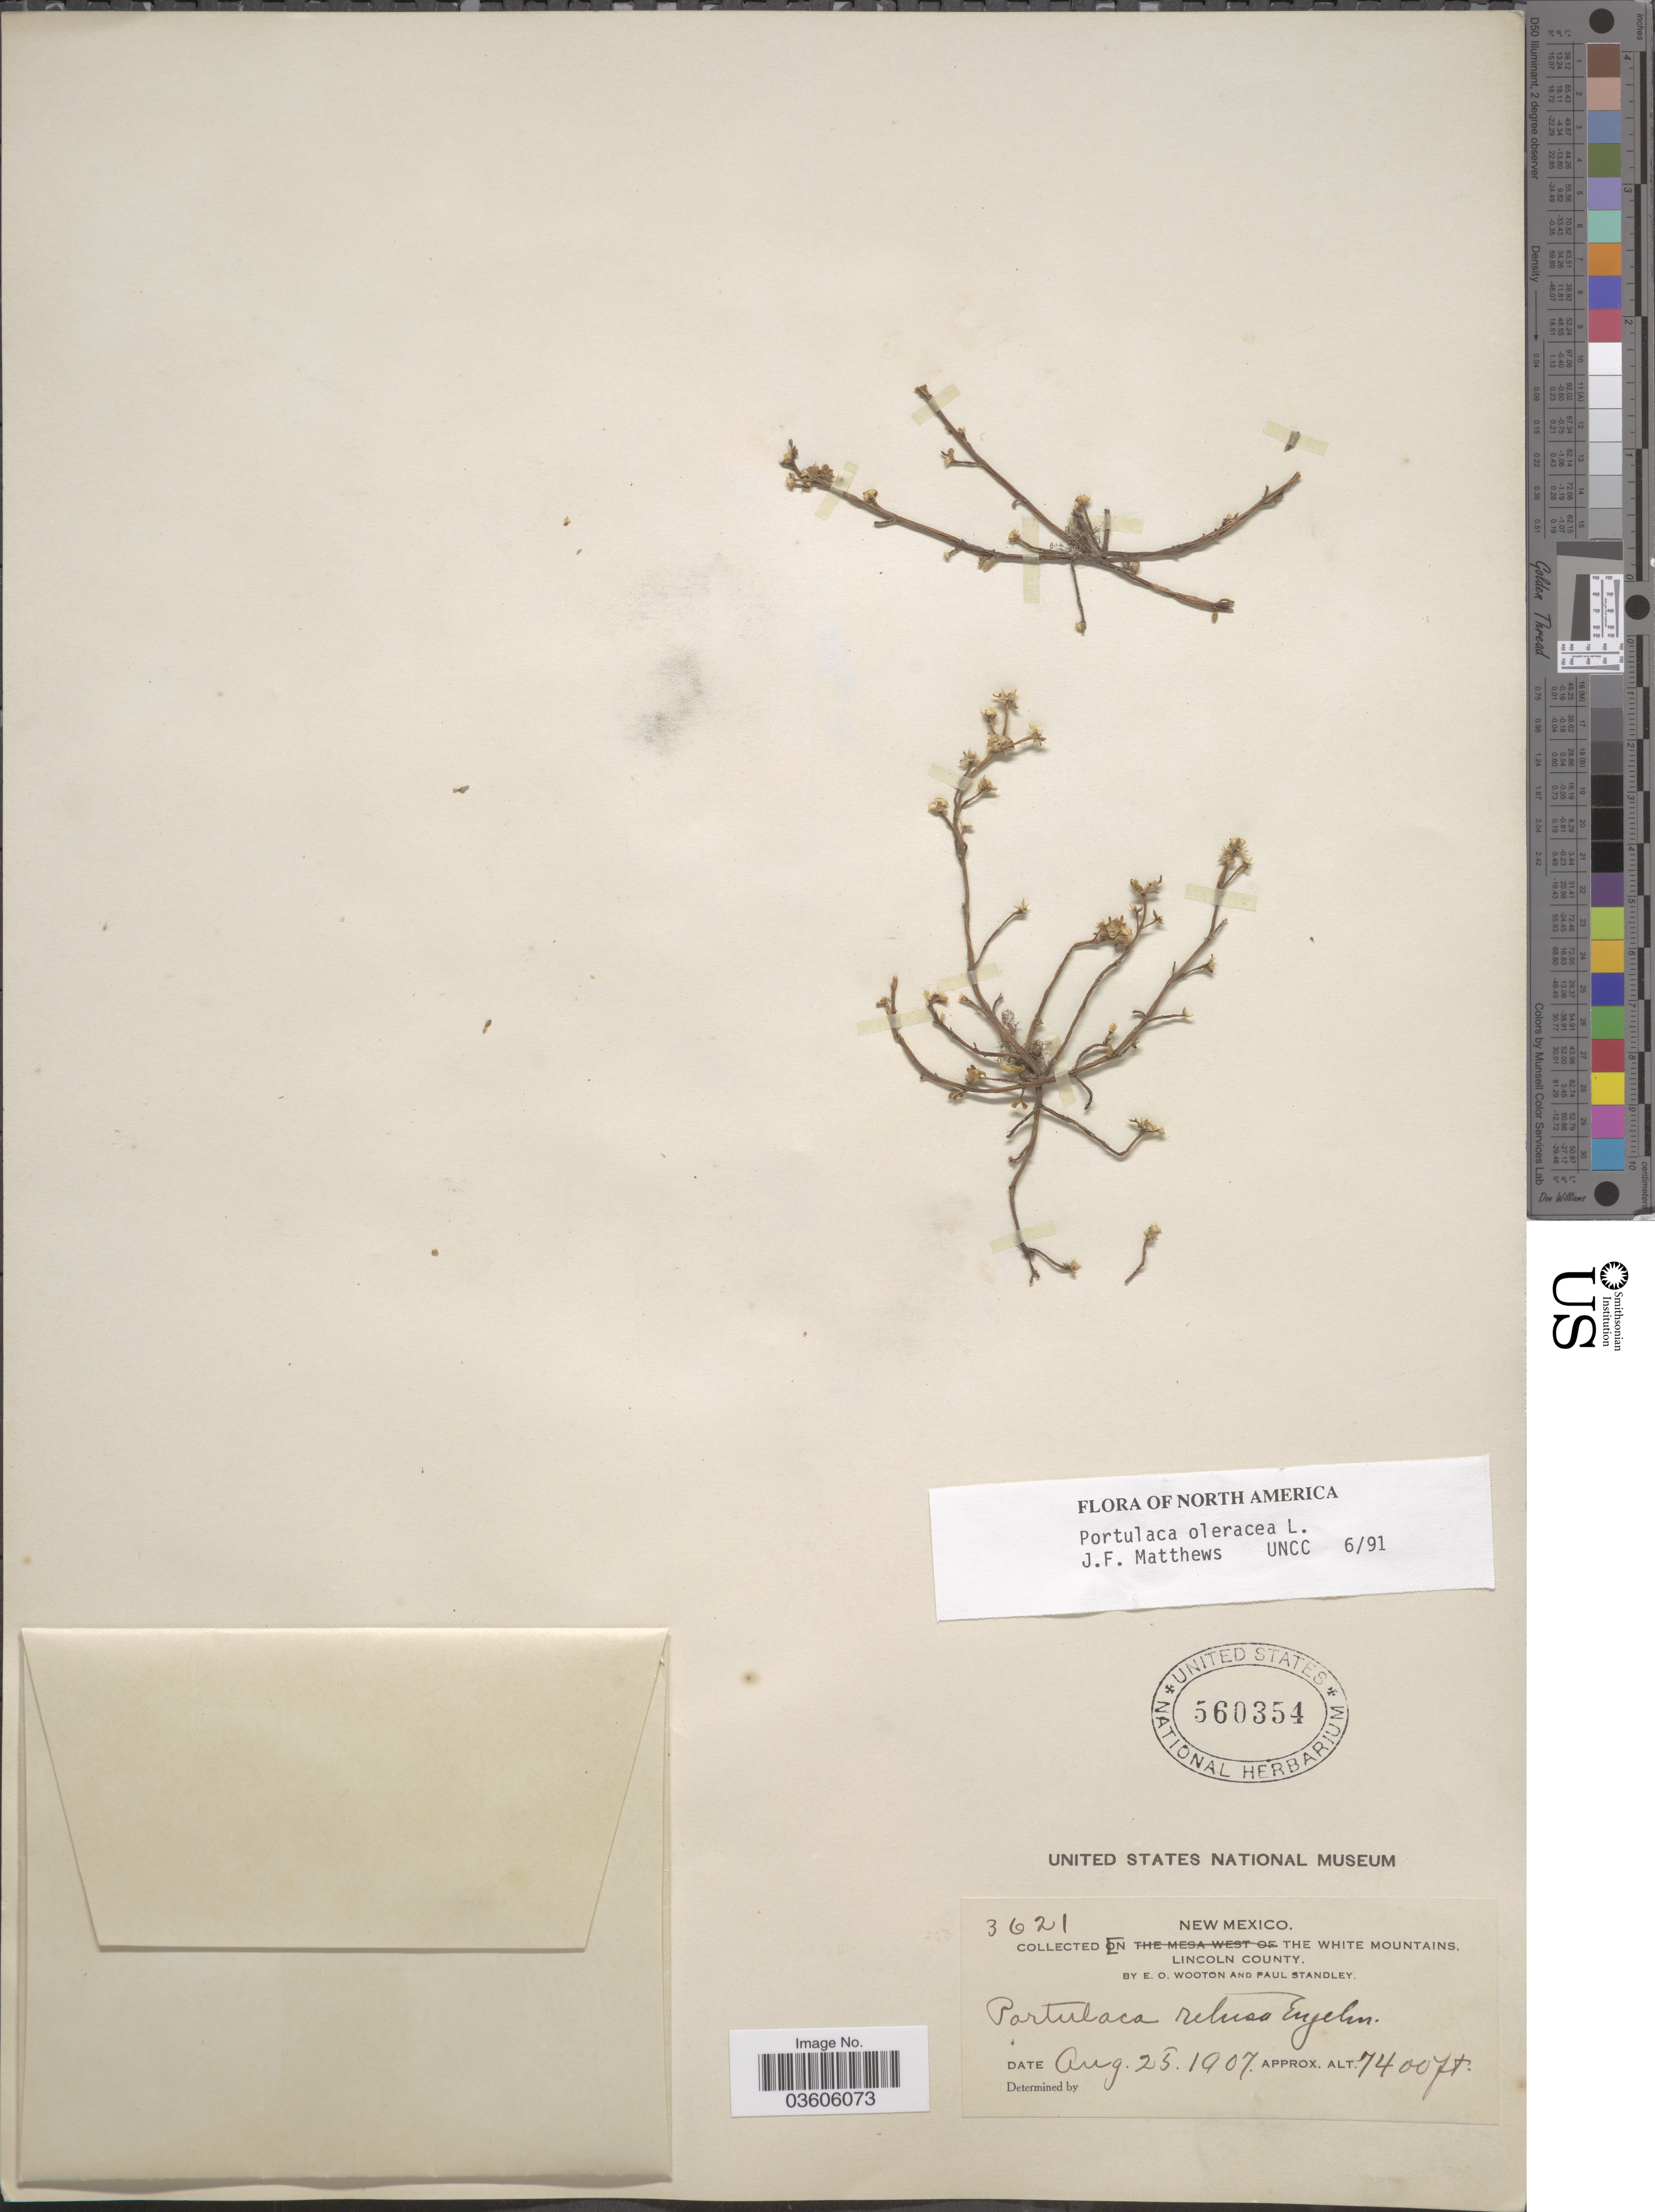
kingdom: Plantae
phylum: Tracheophyta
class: Magnoliopsida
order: Caryophyllales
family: Portulacaceae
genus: Portulaca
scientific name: Portulaca oleracea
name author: L.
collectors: E. O. Wooton & P. C. Standley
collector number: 3621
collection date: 1907-08-25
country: United States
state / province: New Mexico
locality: In the White Mountains, Lincoln County.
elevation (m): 2256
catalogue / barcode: US 560354